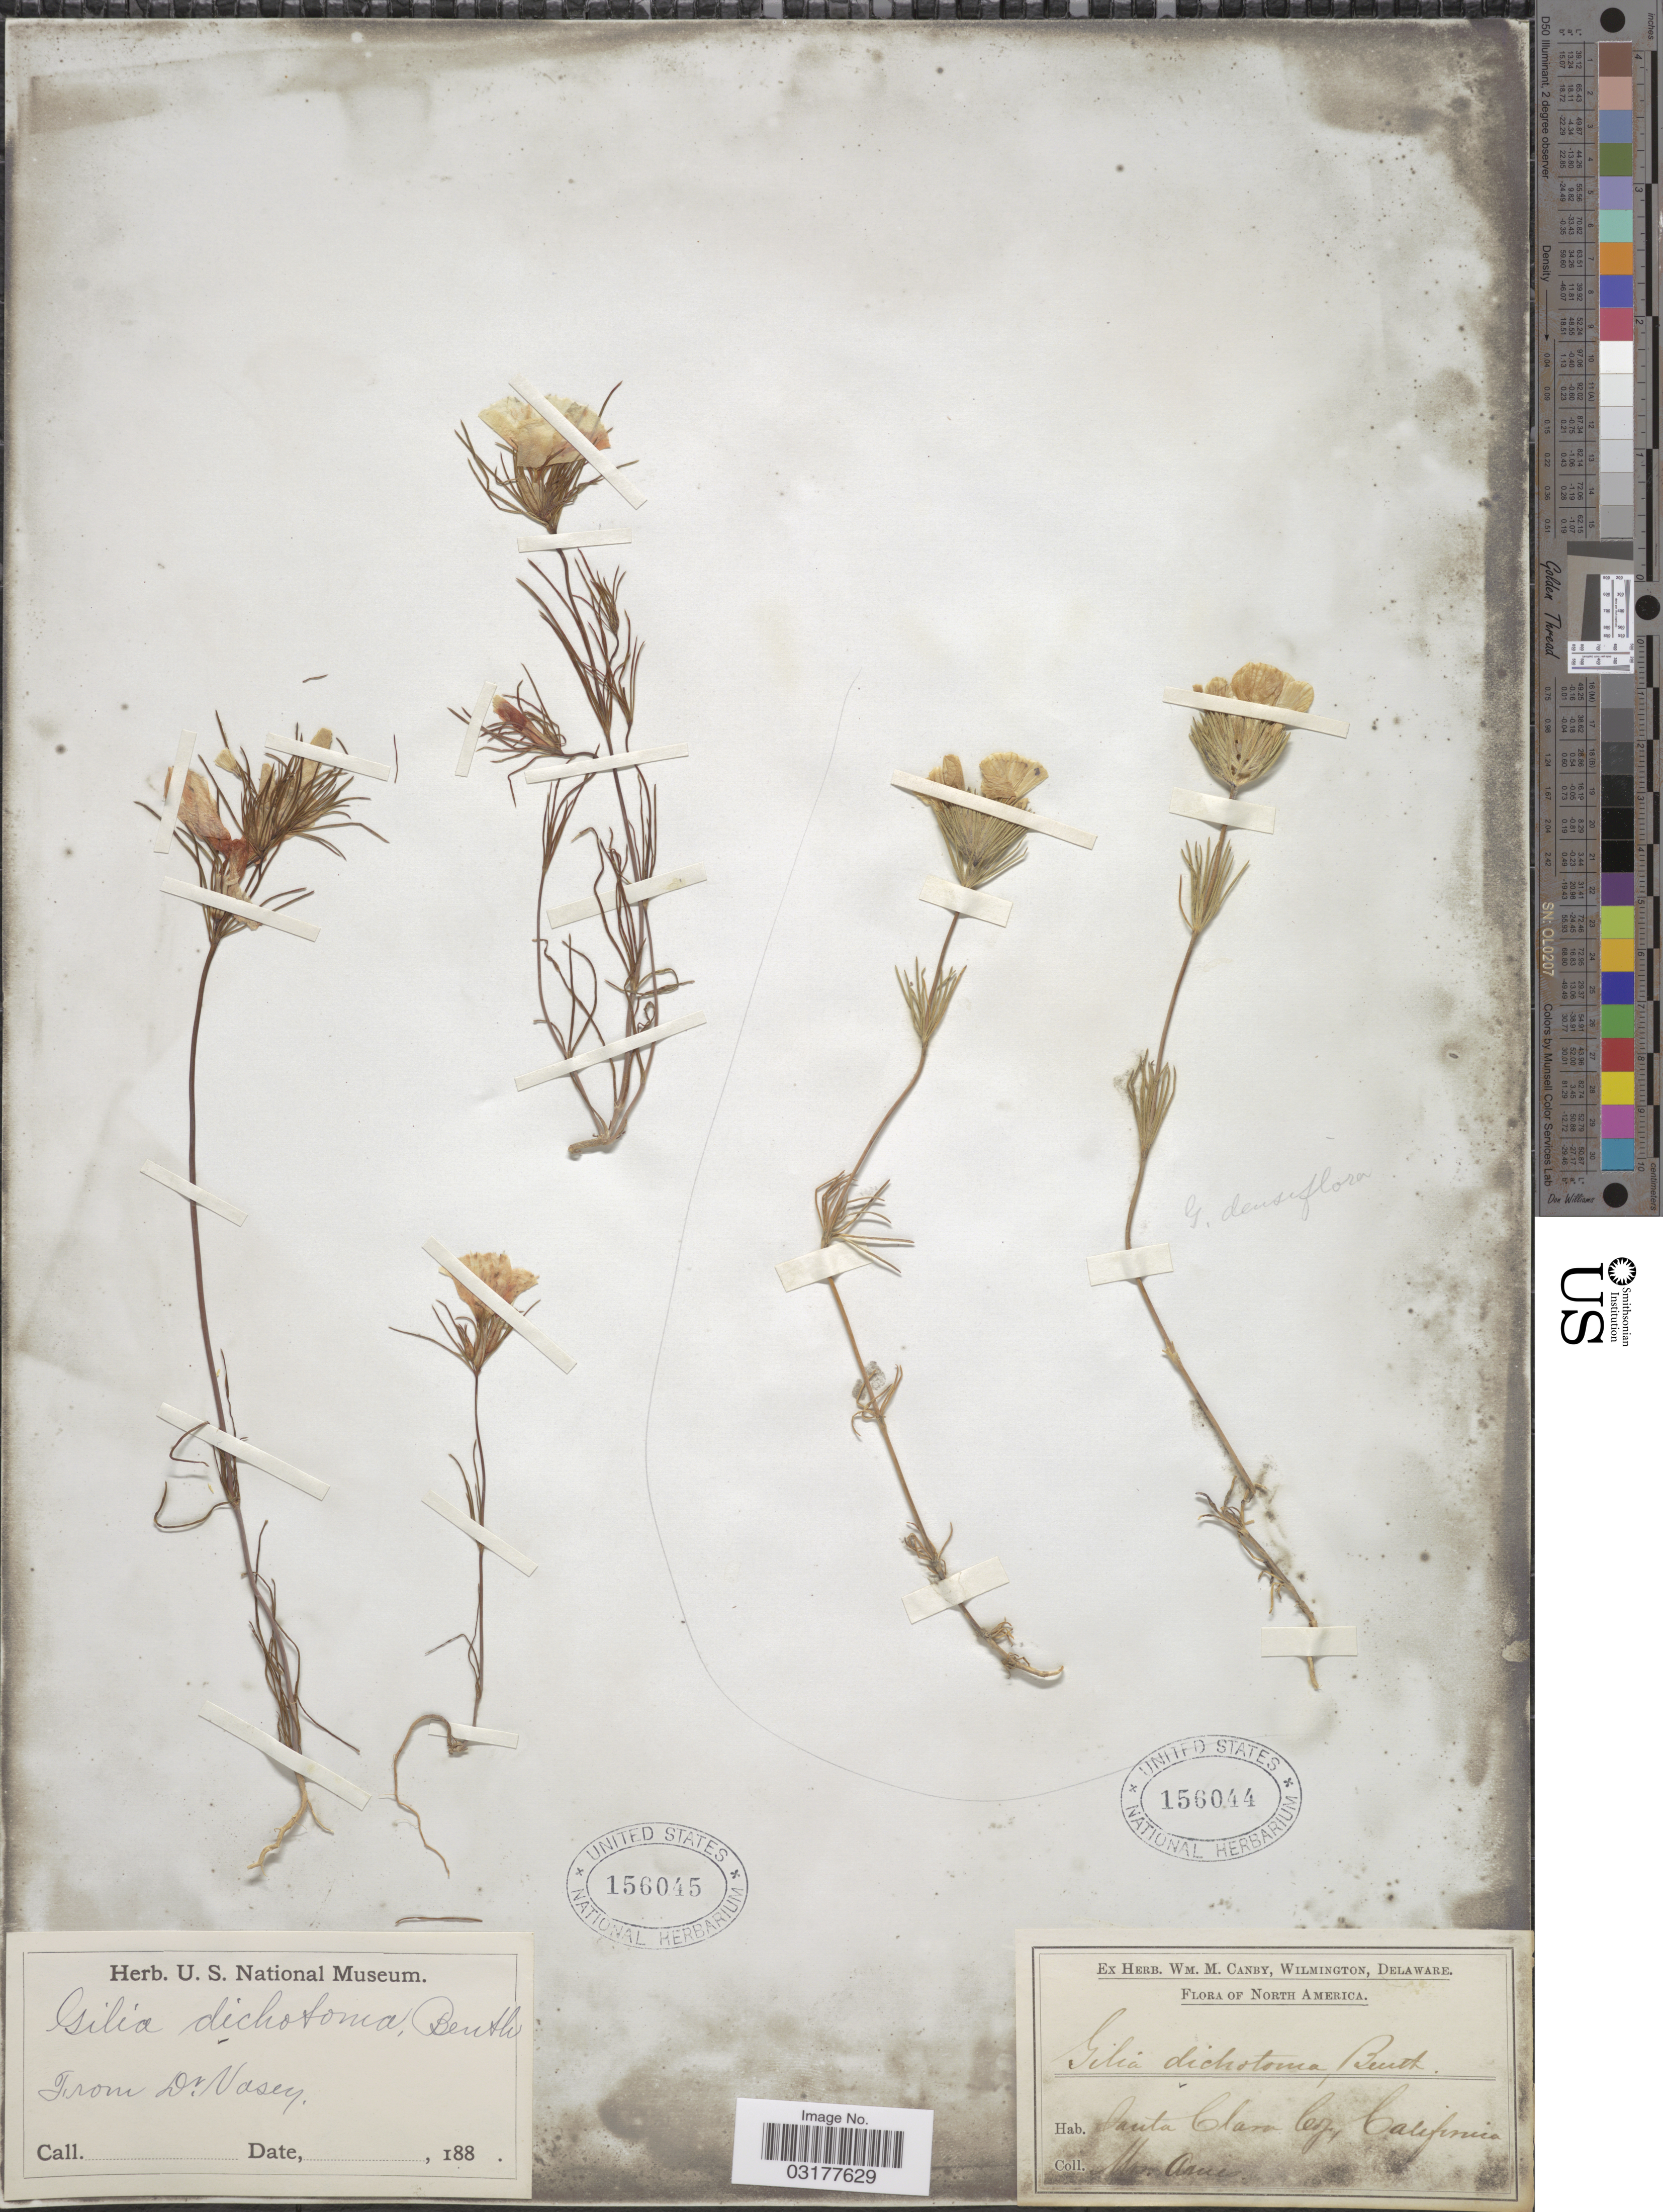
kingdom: Plantae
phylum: Tracheophyta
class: Magnoliopsida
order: Ericales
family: Polemoniaceae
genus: Linanthus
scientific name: Linanthus dichotomus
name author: Benth.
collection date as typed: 188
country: United States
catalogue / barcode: US 156045-2